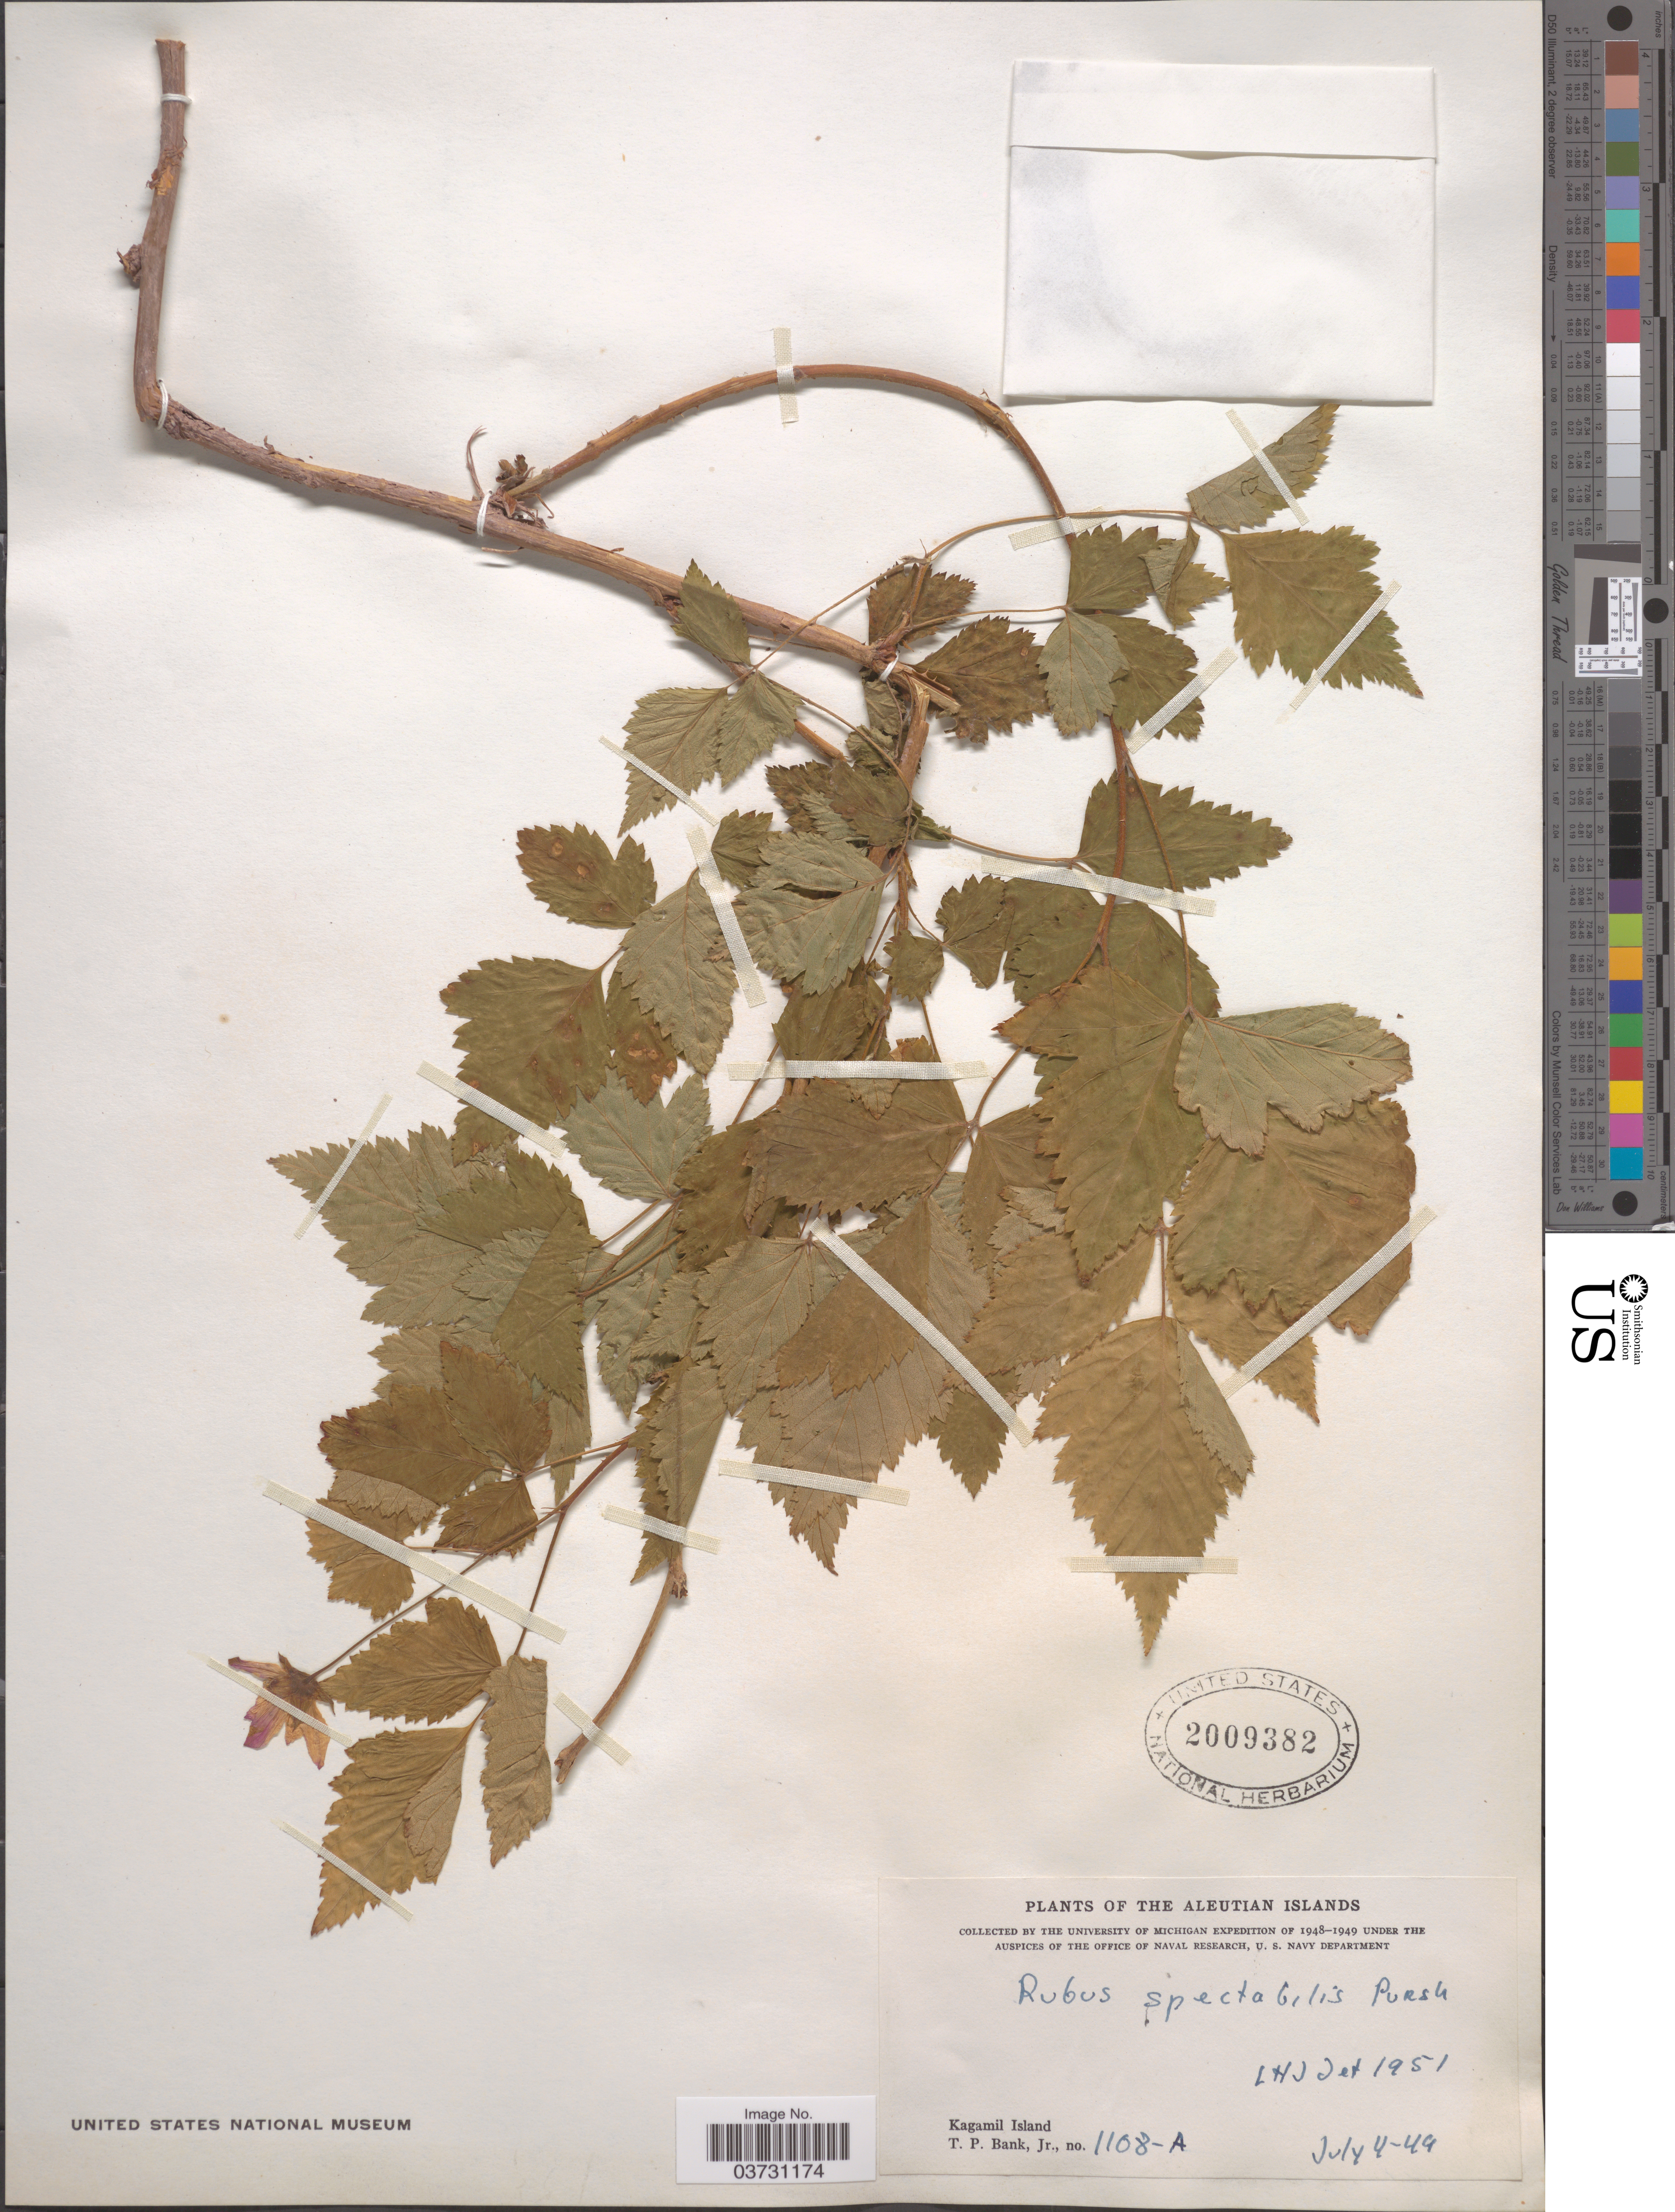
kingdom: Plantae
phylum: Tracheophyta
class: Magnoliopsida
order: Rosales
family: Rosaceae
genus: Rubus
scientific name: Rubus spectabilis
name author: Pursh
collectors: T. Bank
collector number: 1108-A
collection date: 1949-07-04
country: United States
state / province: Alaska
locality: Aleutian Islands. Kagamil Island.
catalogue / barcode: US 2009382